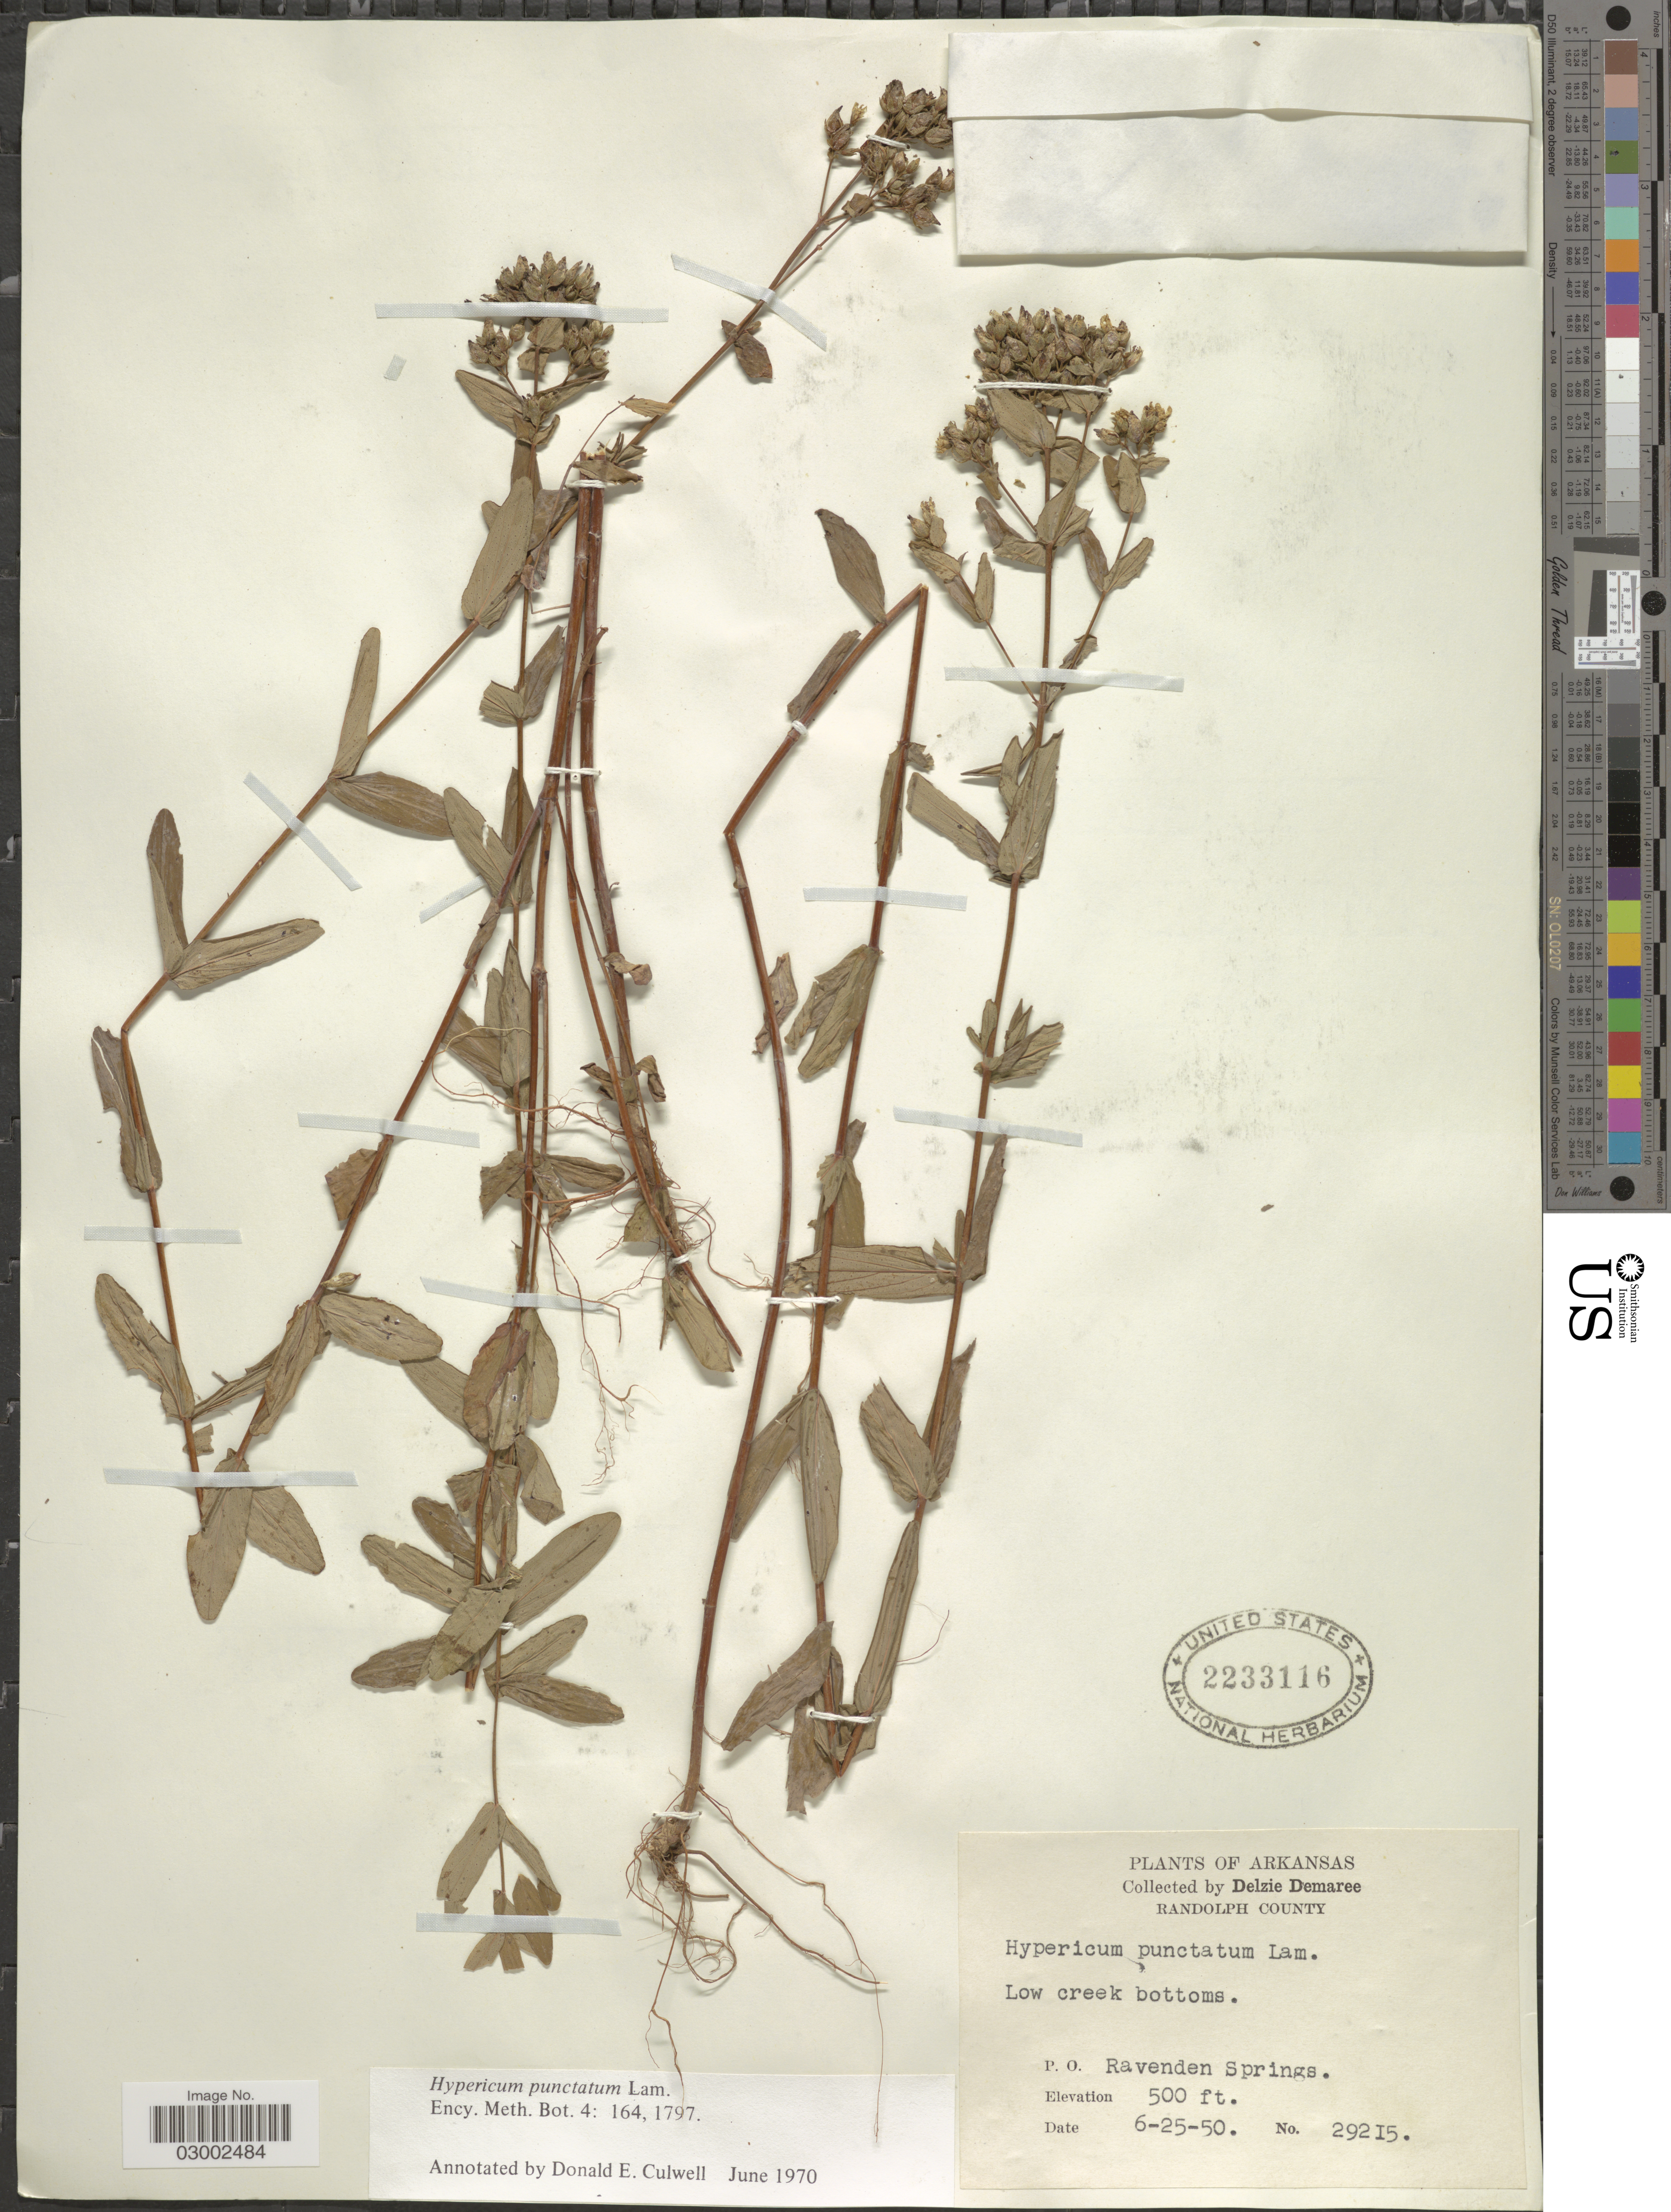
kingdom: Plantae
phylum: Tracheophyta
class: Magnoliopsida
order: Malpighiales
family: Hypericaceae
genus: Hypericum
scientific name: Hypericum punctatum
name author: Lam.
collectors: D. Demaree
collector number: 29215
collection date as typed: Transcribed d/m/y: 25/6/50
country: United States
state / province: Arkansas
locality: Randolph County. P. O. Ravenden Springs.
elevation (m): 152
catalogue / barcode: US 2233116